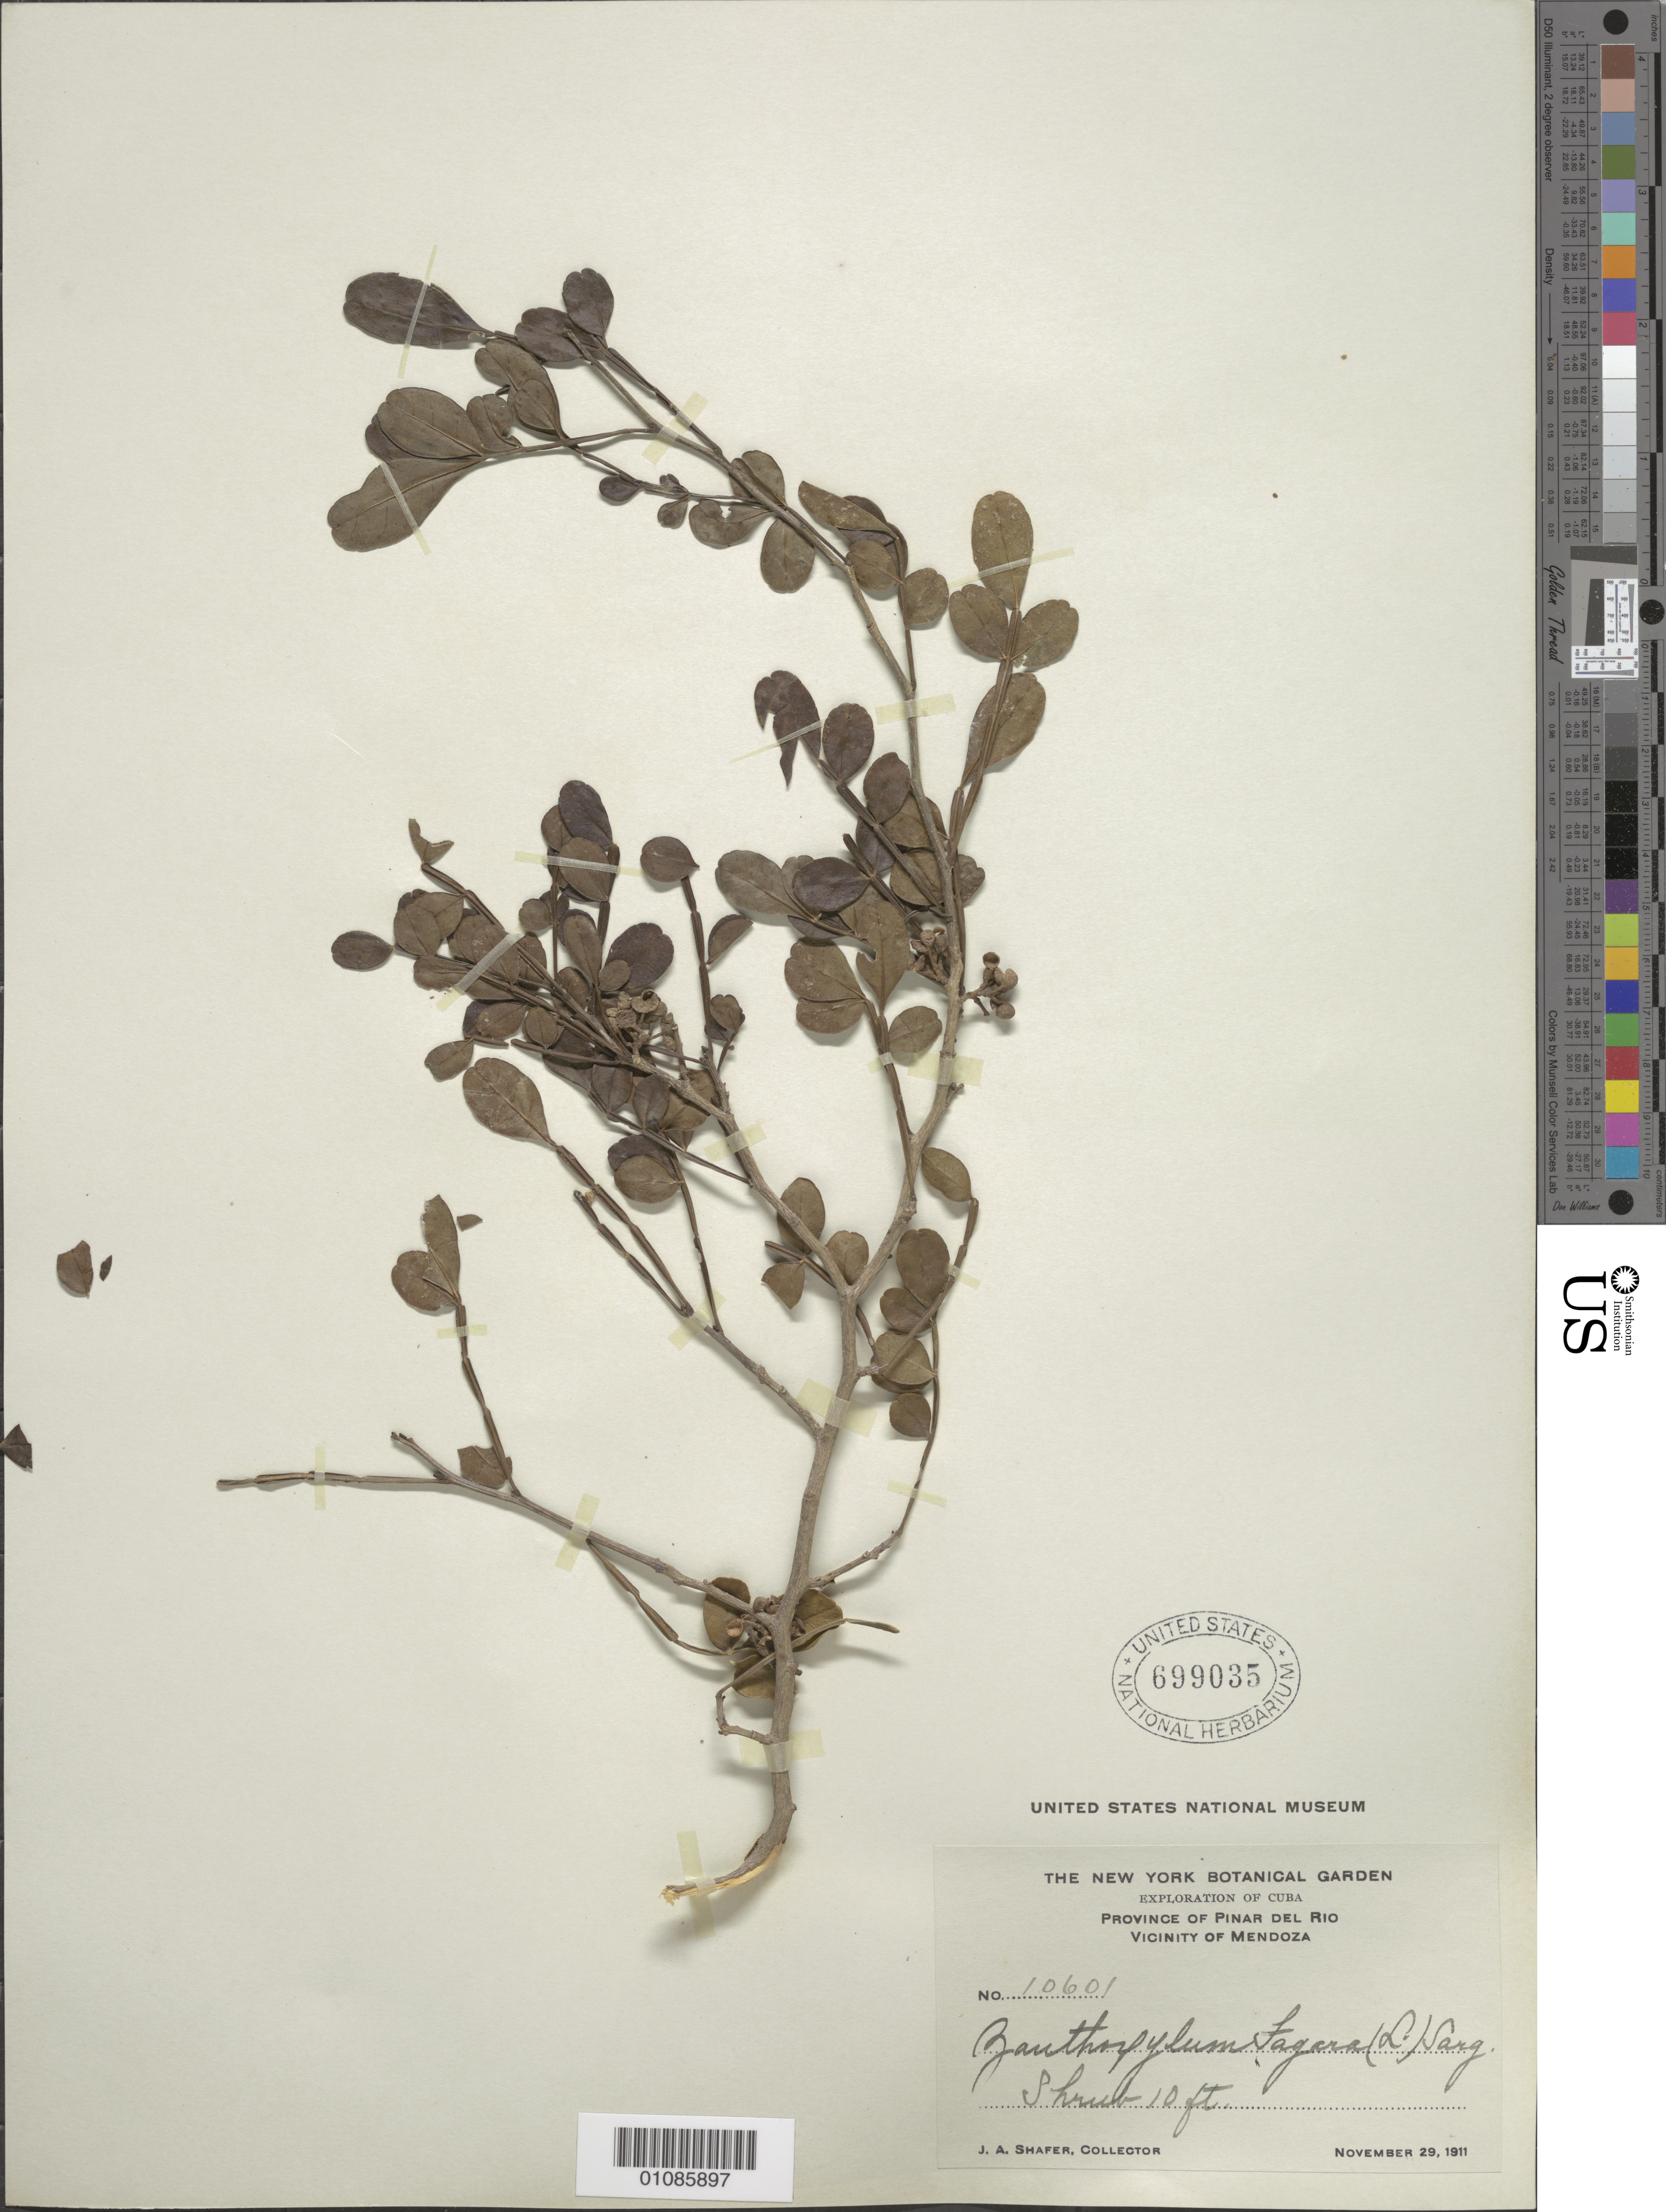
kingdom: Plantae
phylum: Tracheophyta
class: Magnoliopsida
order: Sapindales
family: Rutaceae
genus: Zanthoxylum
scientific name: Zanthoxylum fagara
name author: (L.) Sarg.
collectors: J. A. Shafer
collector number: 10601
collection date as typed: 29 Nov 1911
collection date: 1911-11-29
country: Cuba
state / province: Pinar del Rio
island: Cuba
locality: Pinar del Rio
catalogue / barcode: US 699035